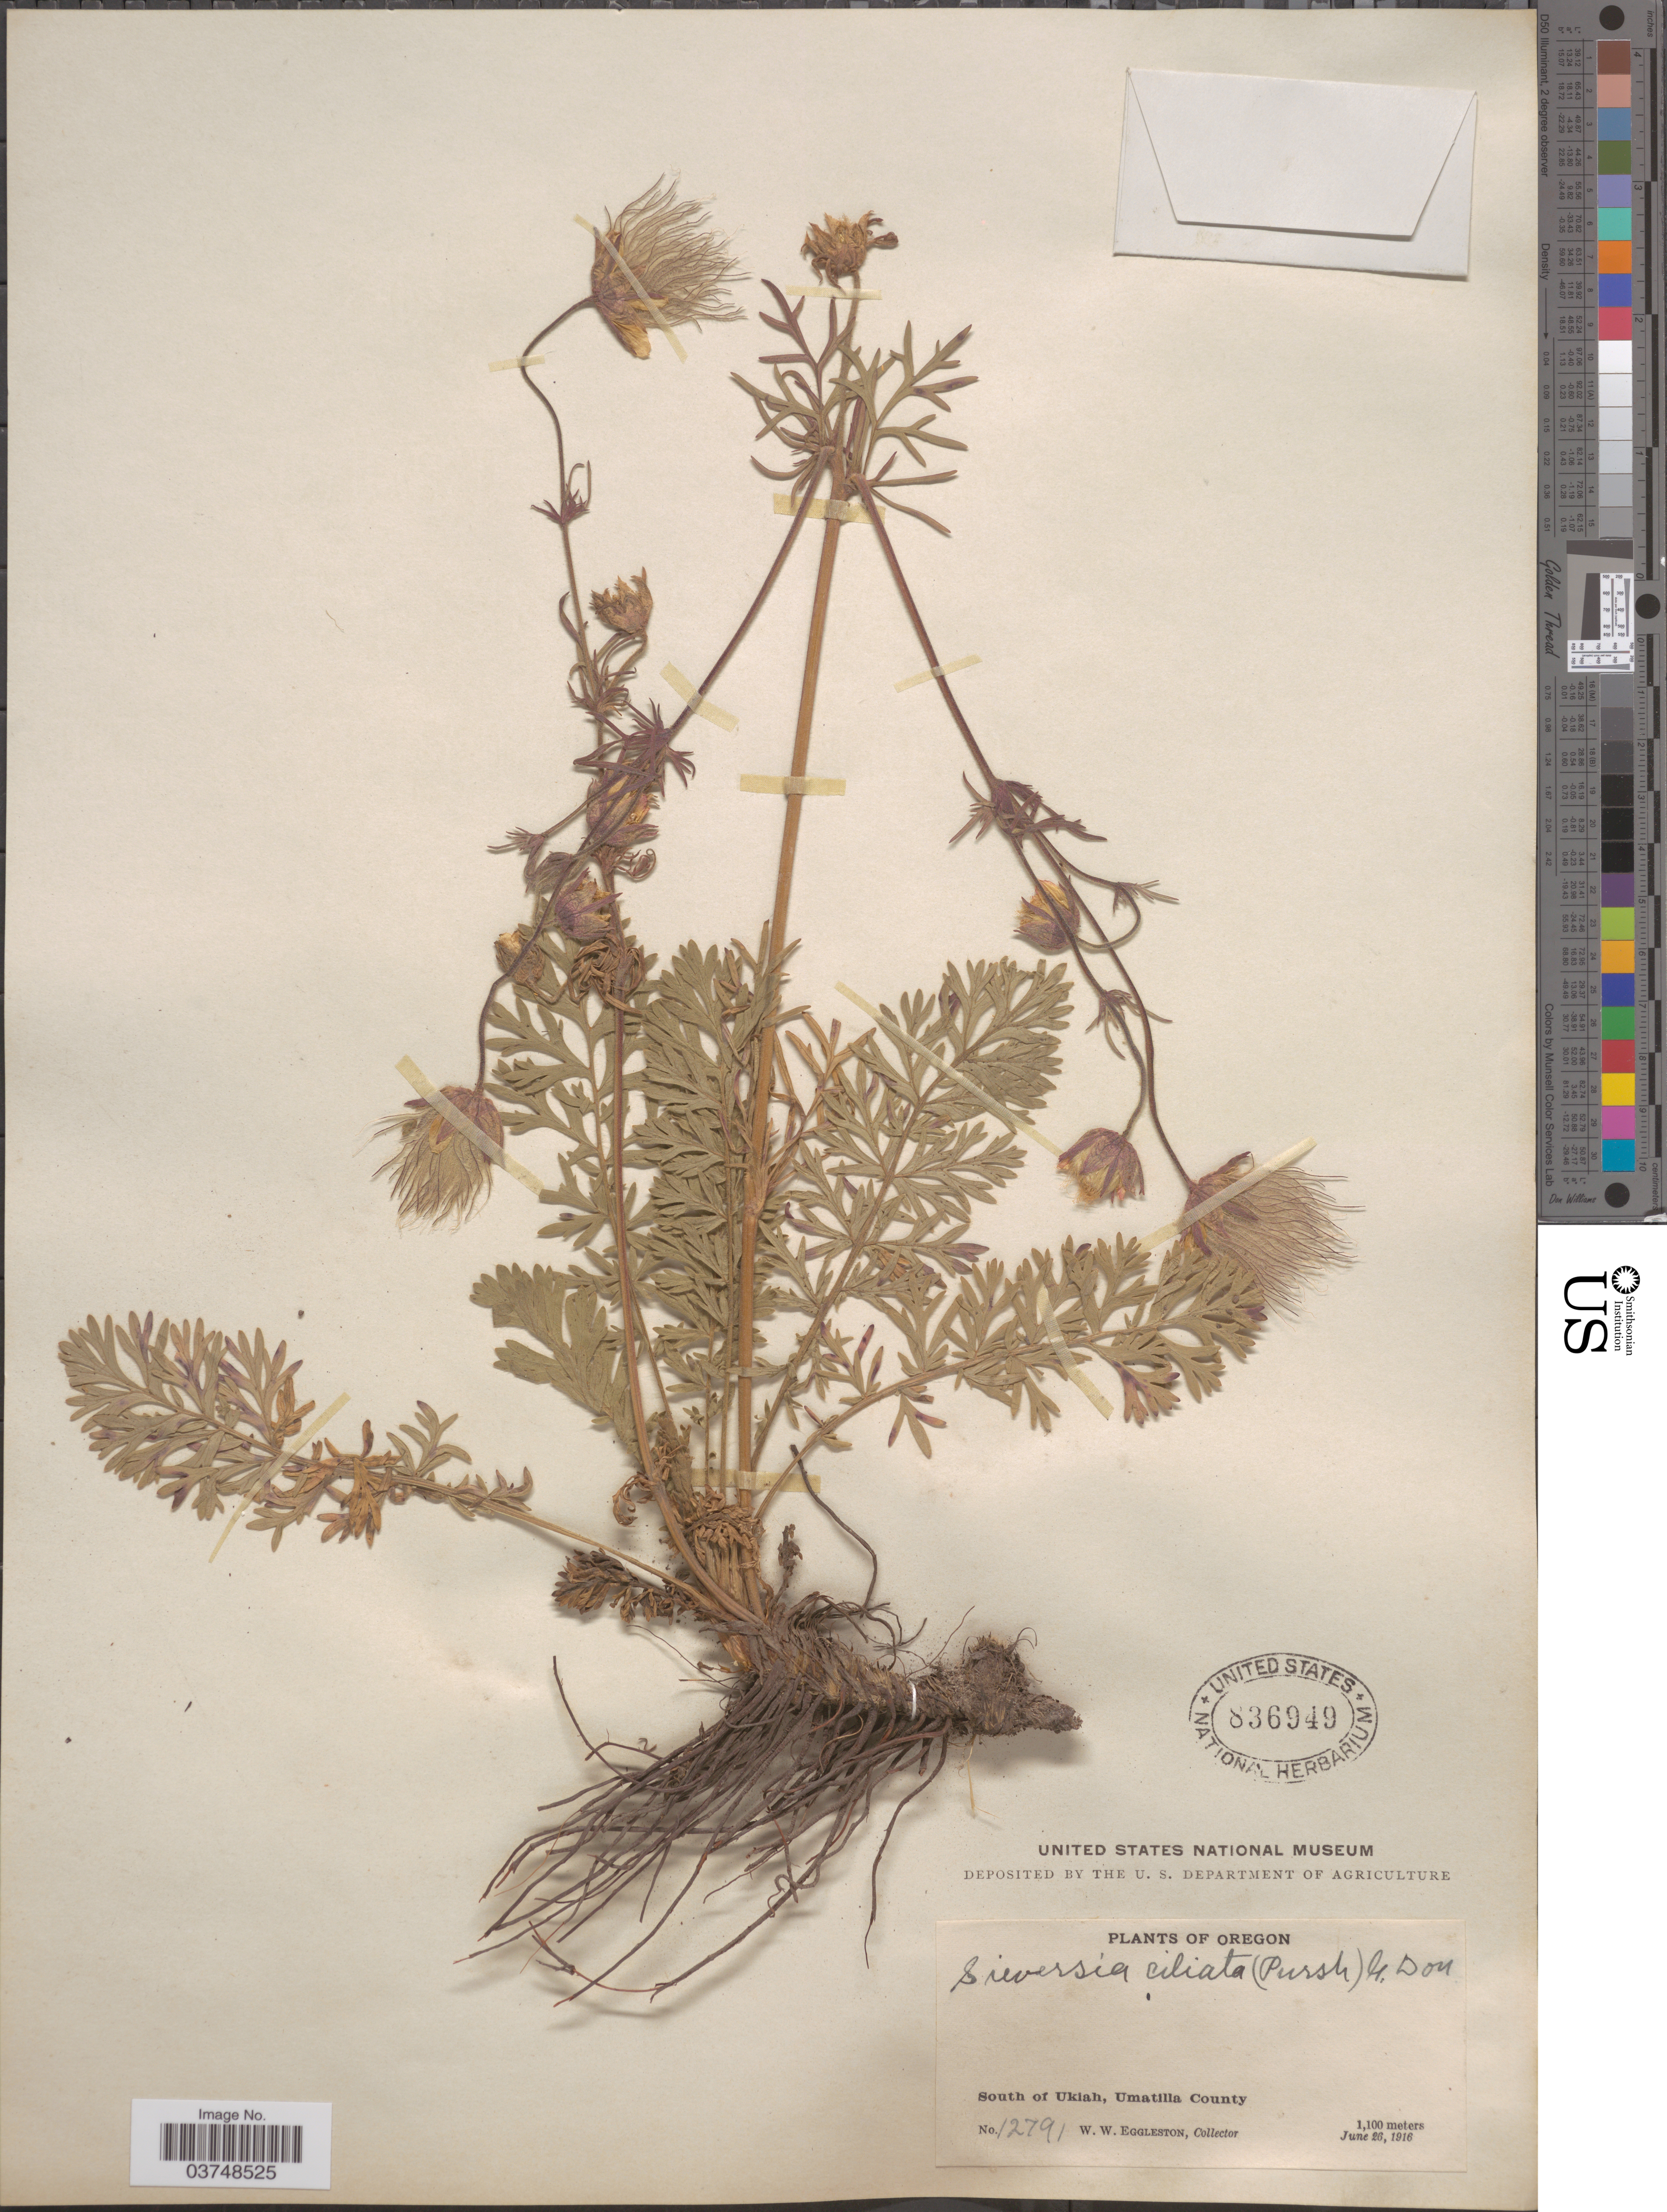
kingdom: Plantae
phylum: Tracheophyta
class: Magnoliopsida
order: Rosales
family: Rosaceae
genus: Geum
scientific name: Geum triflorum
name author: Pursh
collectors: W. W. Eggleston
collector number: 12791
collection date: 1916-06-26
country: United States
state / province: Oregon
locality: South of Ukiah, Umatilla County.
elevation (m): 1100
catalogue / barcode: US 836949